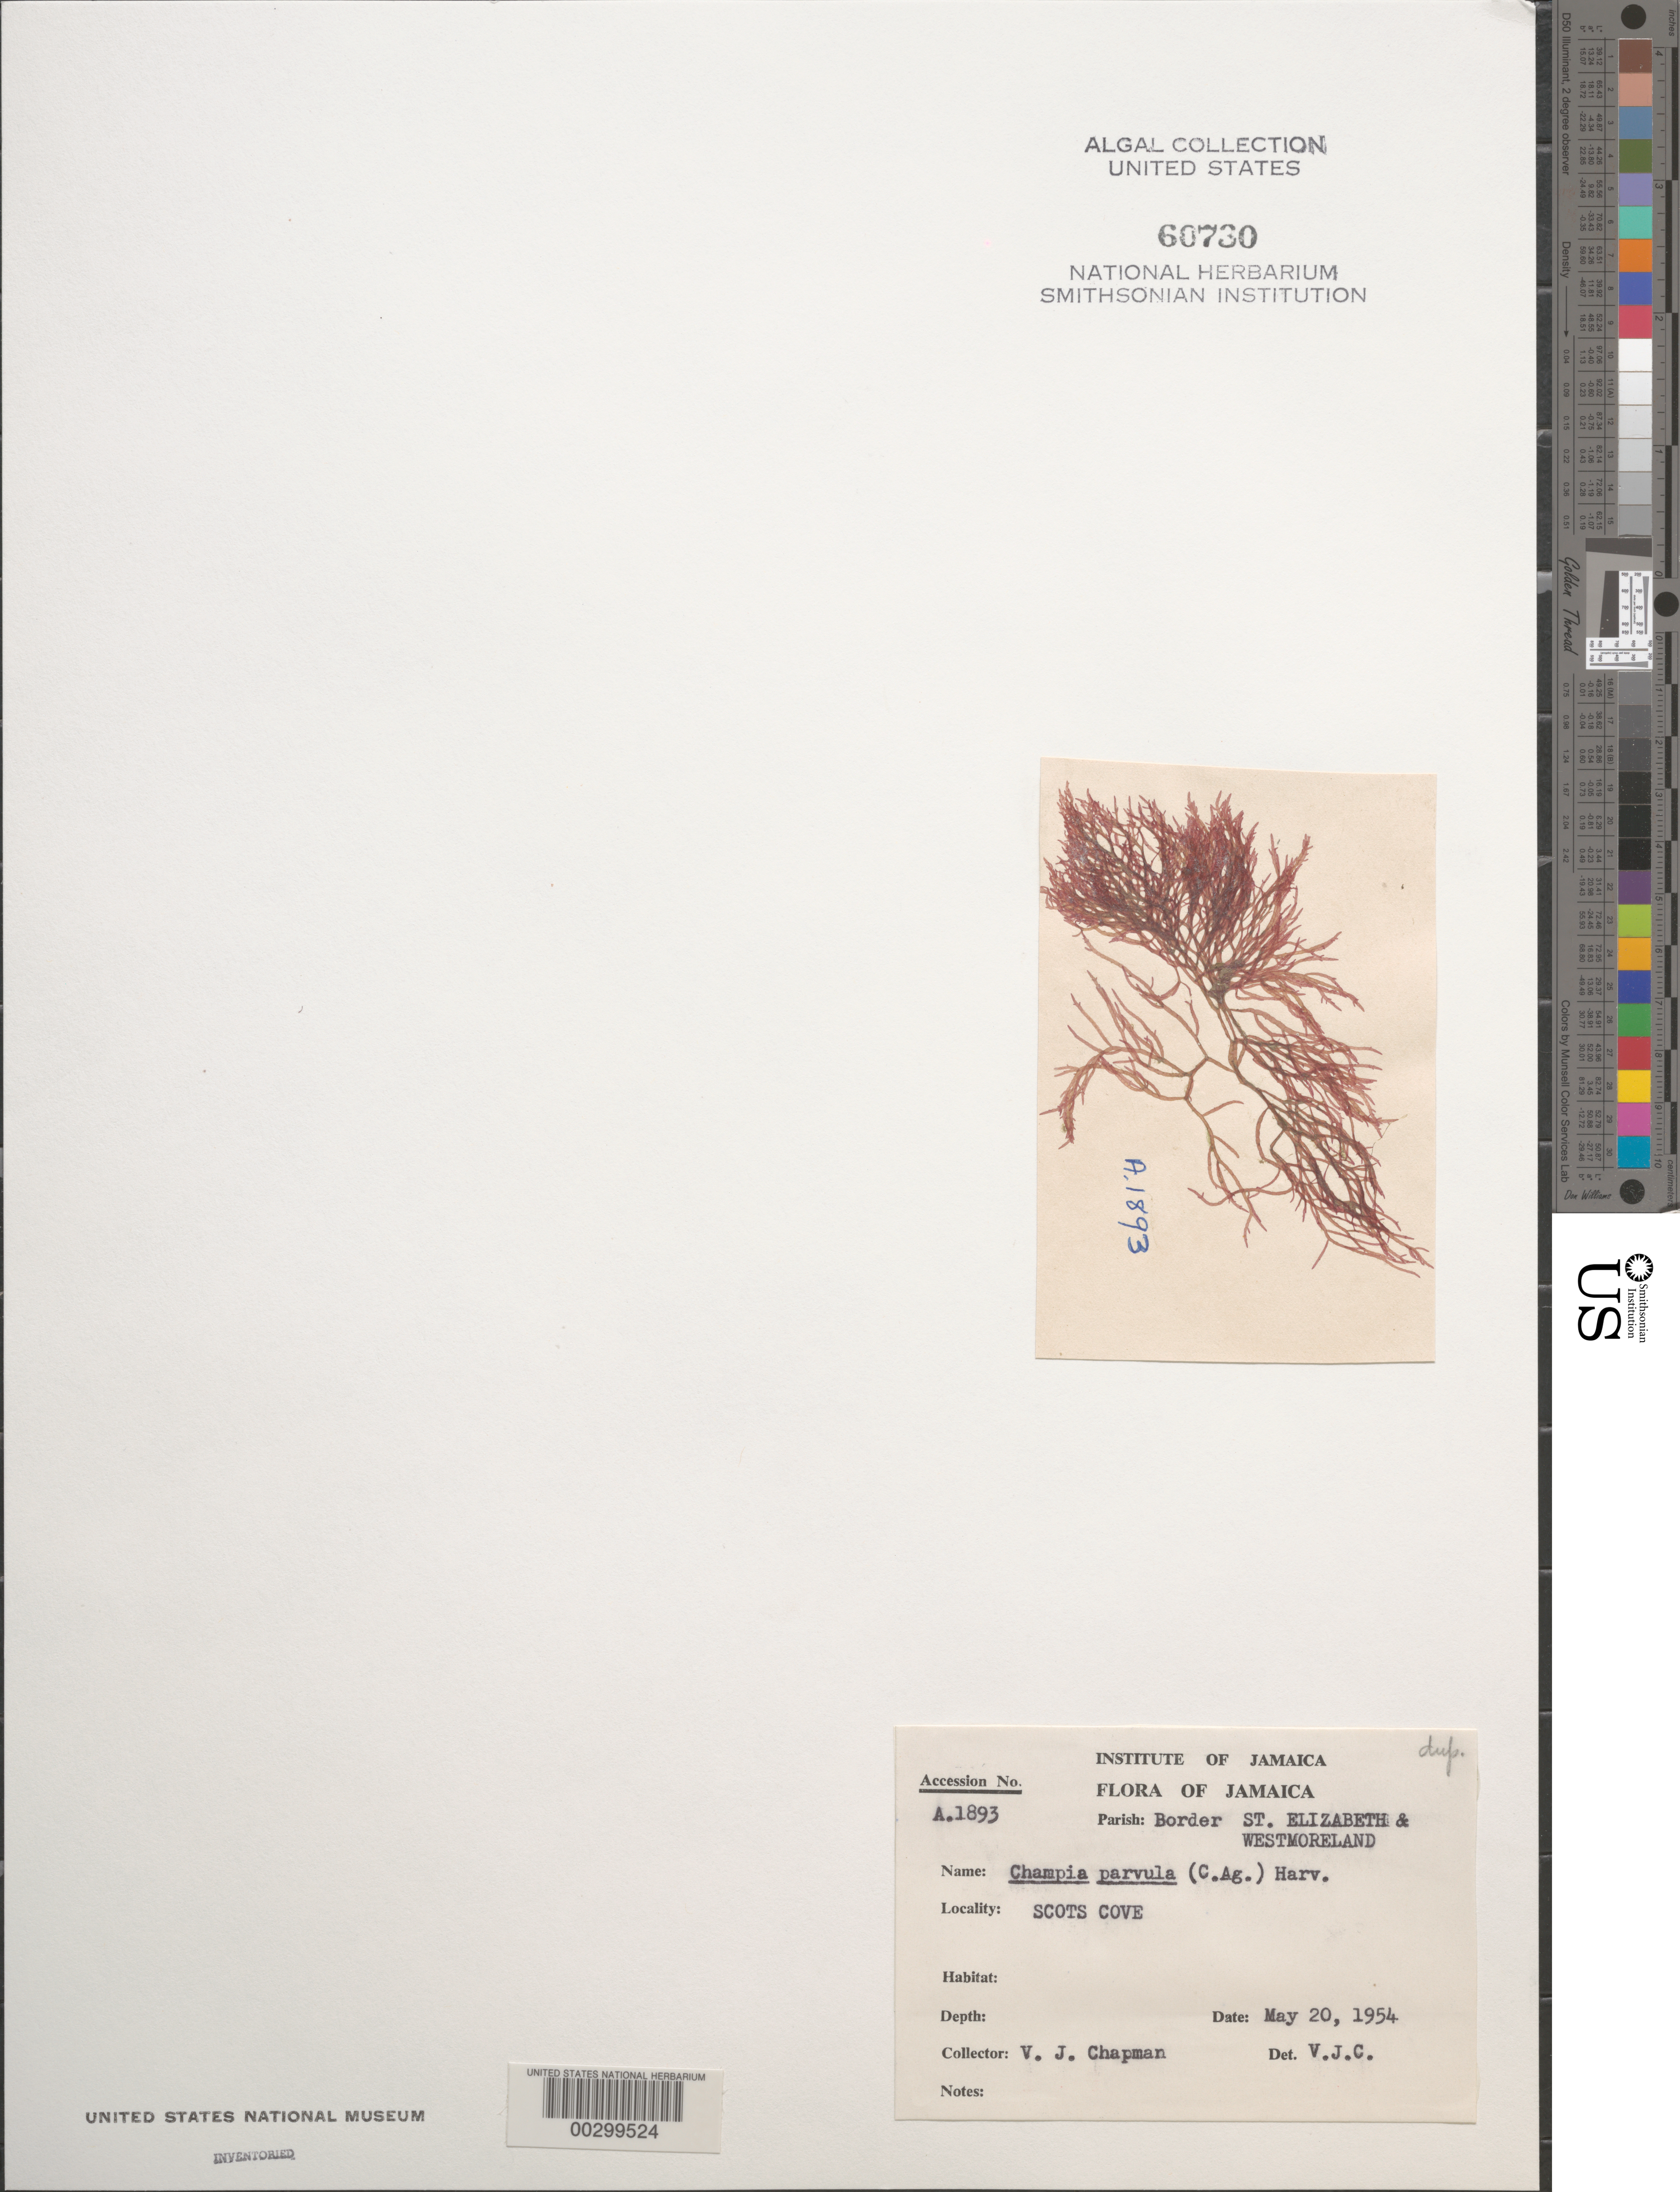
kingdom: Plantae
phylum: Rhodophyta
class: Florideophyceae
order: Rhodymeniales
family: Champiaceae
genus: Champia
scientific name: Champia parvula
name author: (C. Agardh) Harv.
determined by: Chapman, V. J.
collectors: V. J. Chapman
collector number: A.1893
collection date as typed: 20 May 1954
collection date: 1954-05-20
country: Jamaica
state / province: Saint Elizabeth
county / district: Crawford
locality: Seal Cove (Scots Cove)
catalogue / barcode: US 60730